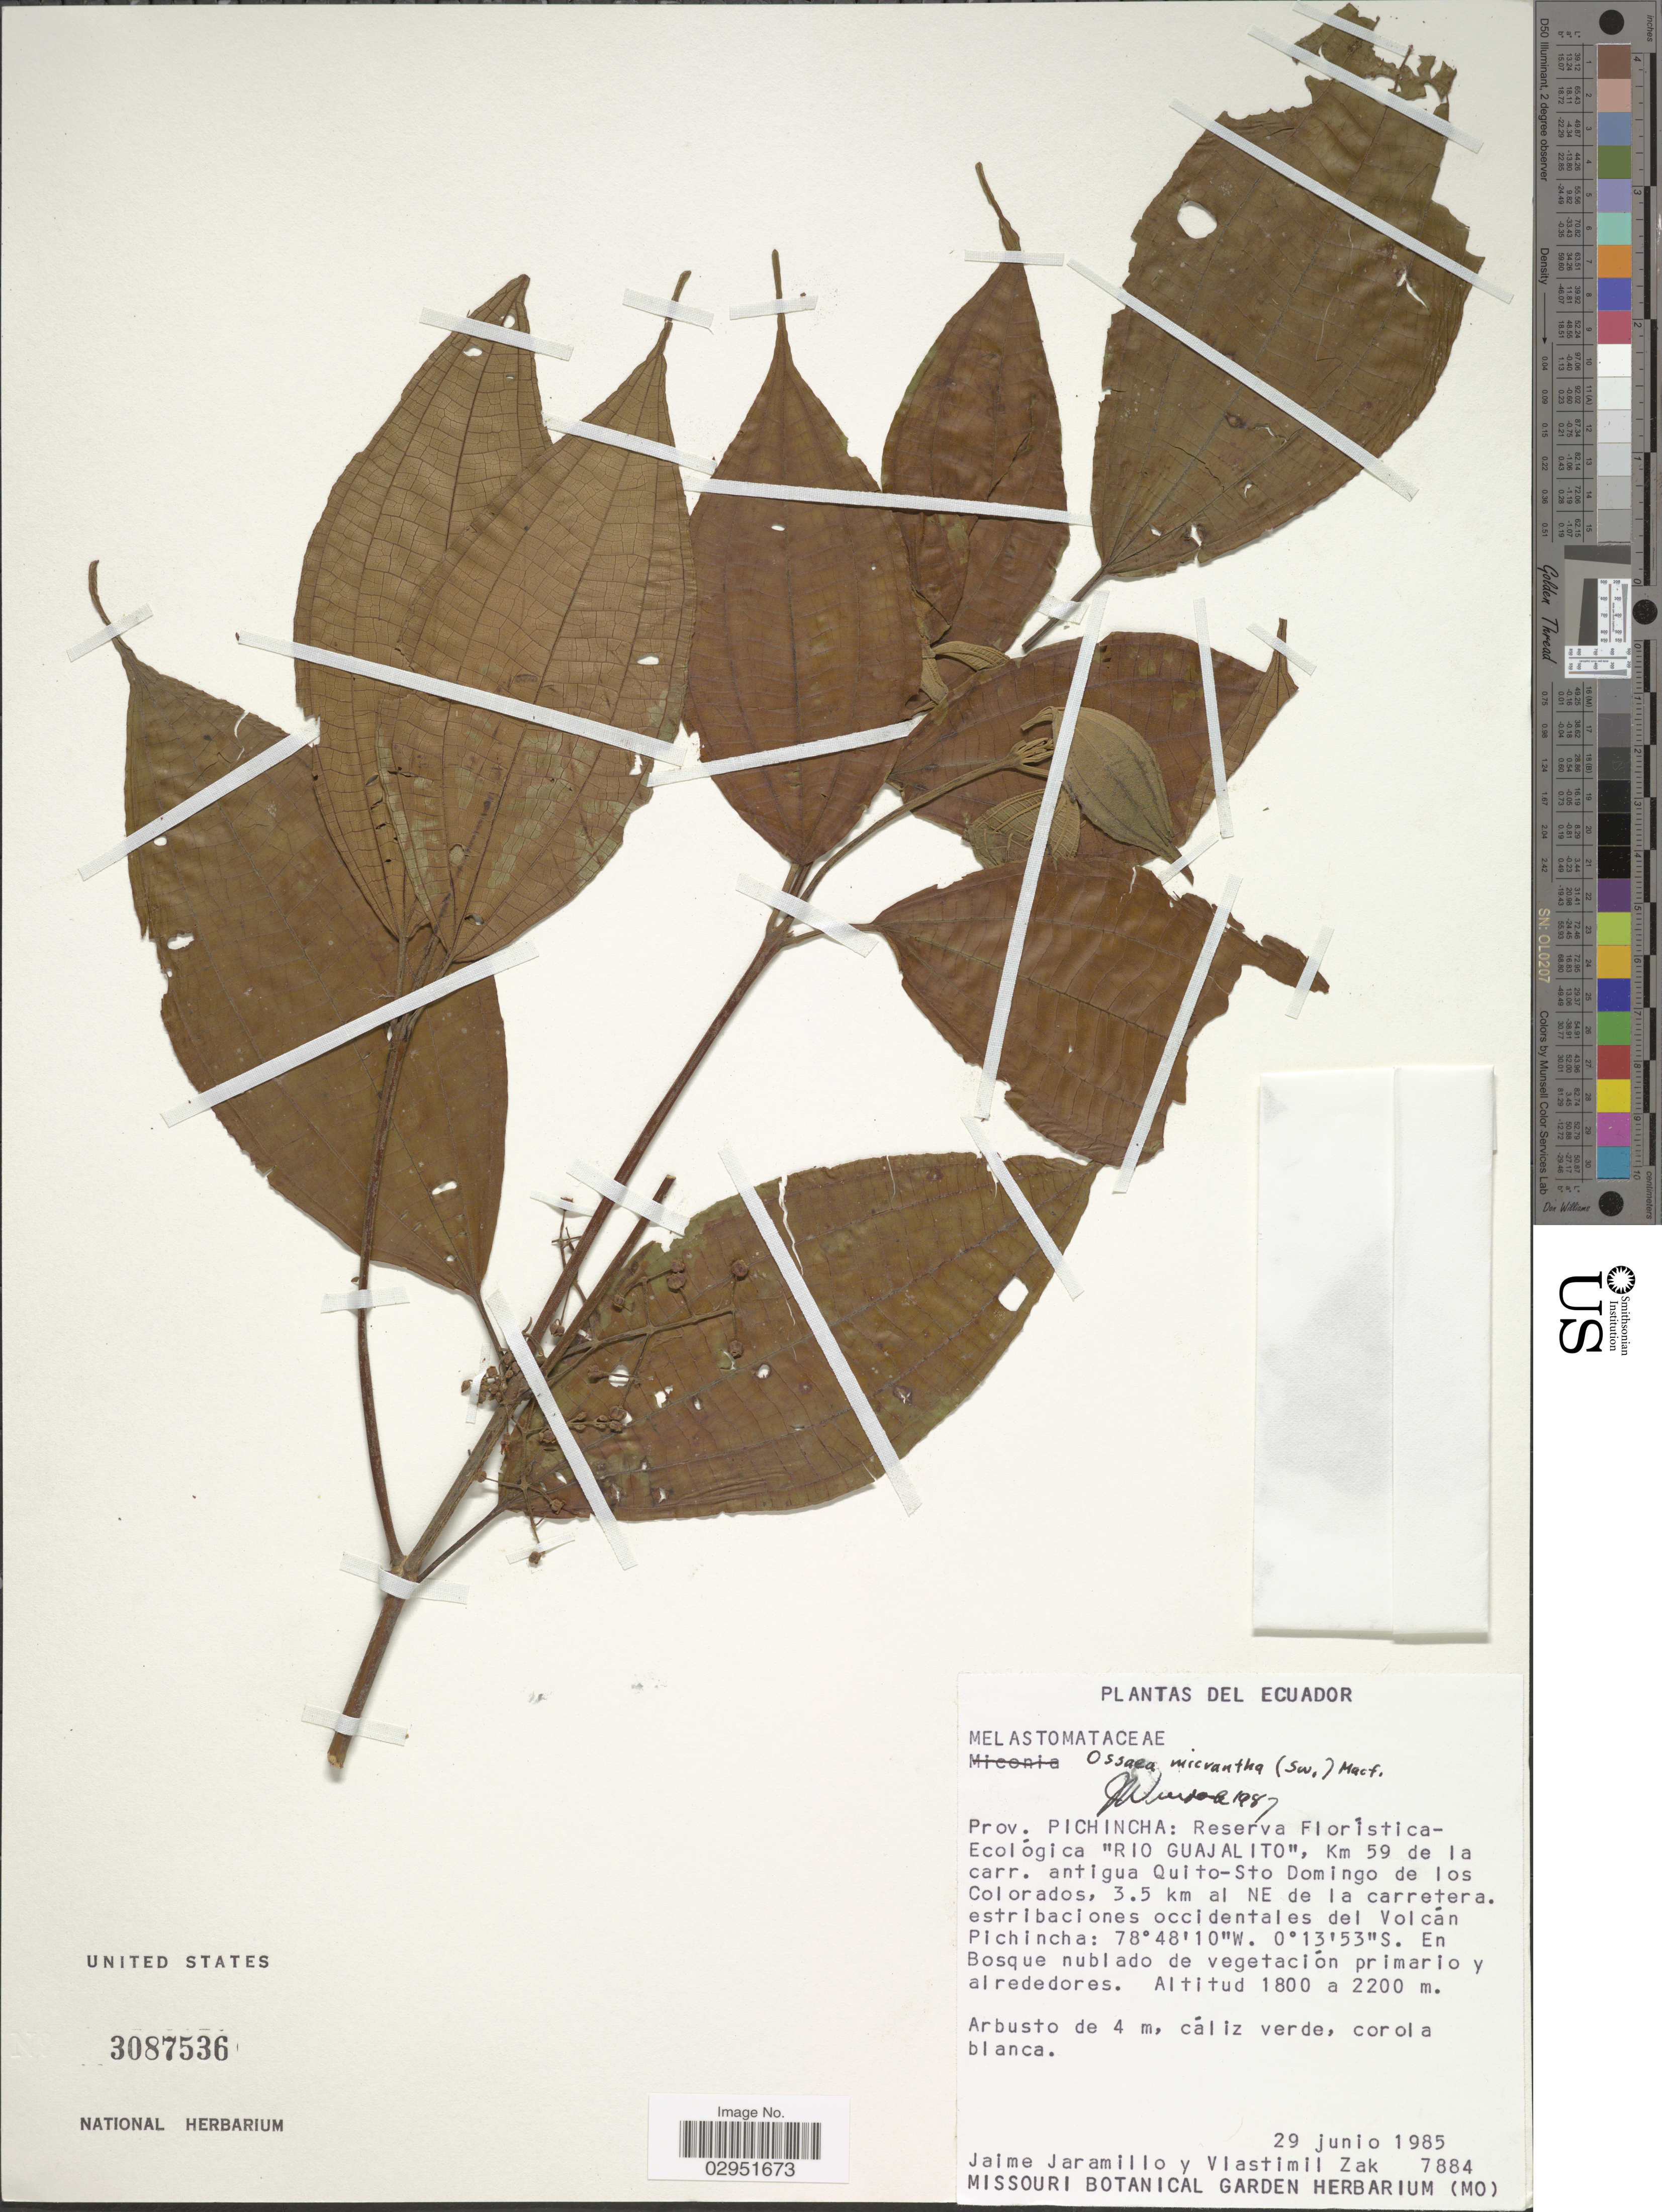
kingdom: Plantae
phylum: Tracheophyta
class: Magnoliopsida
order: Myrtales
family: Melastomataceae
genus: Ossaea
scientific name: Ossaea micrantha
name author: (Sw.) Macfad. ex Cogn.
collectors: J. Jaramillo & V. Zak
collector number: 7884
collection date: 1985-06-29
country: Ecuador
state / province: Pichincha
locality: Prov. Pichincha: Reserva Florística-Ecológica "Rio Guajalito", Km 59 de la carr. antigua Quito-Sto Domingo de los Colorados, 3.5 km al NE de la carretera. estribaciones occidentales del Volcán Pichincha.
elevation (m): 1800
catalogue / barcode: US 3087536